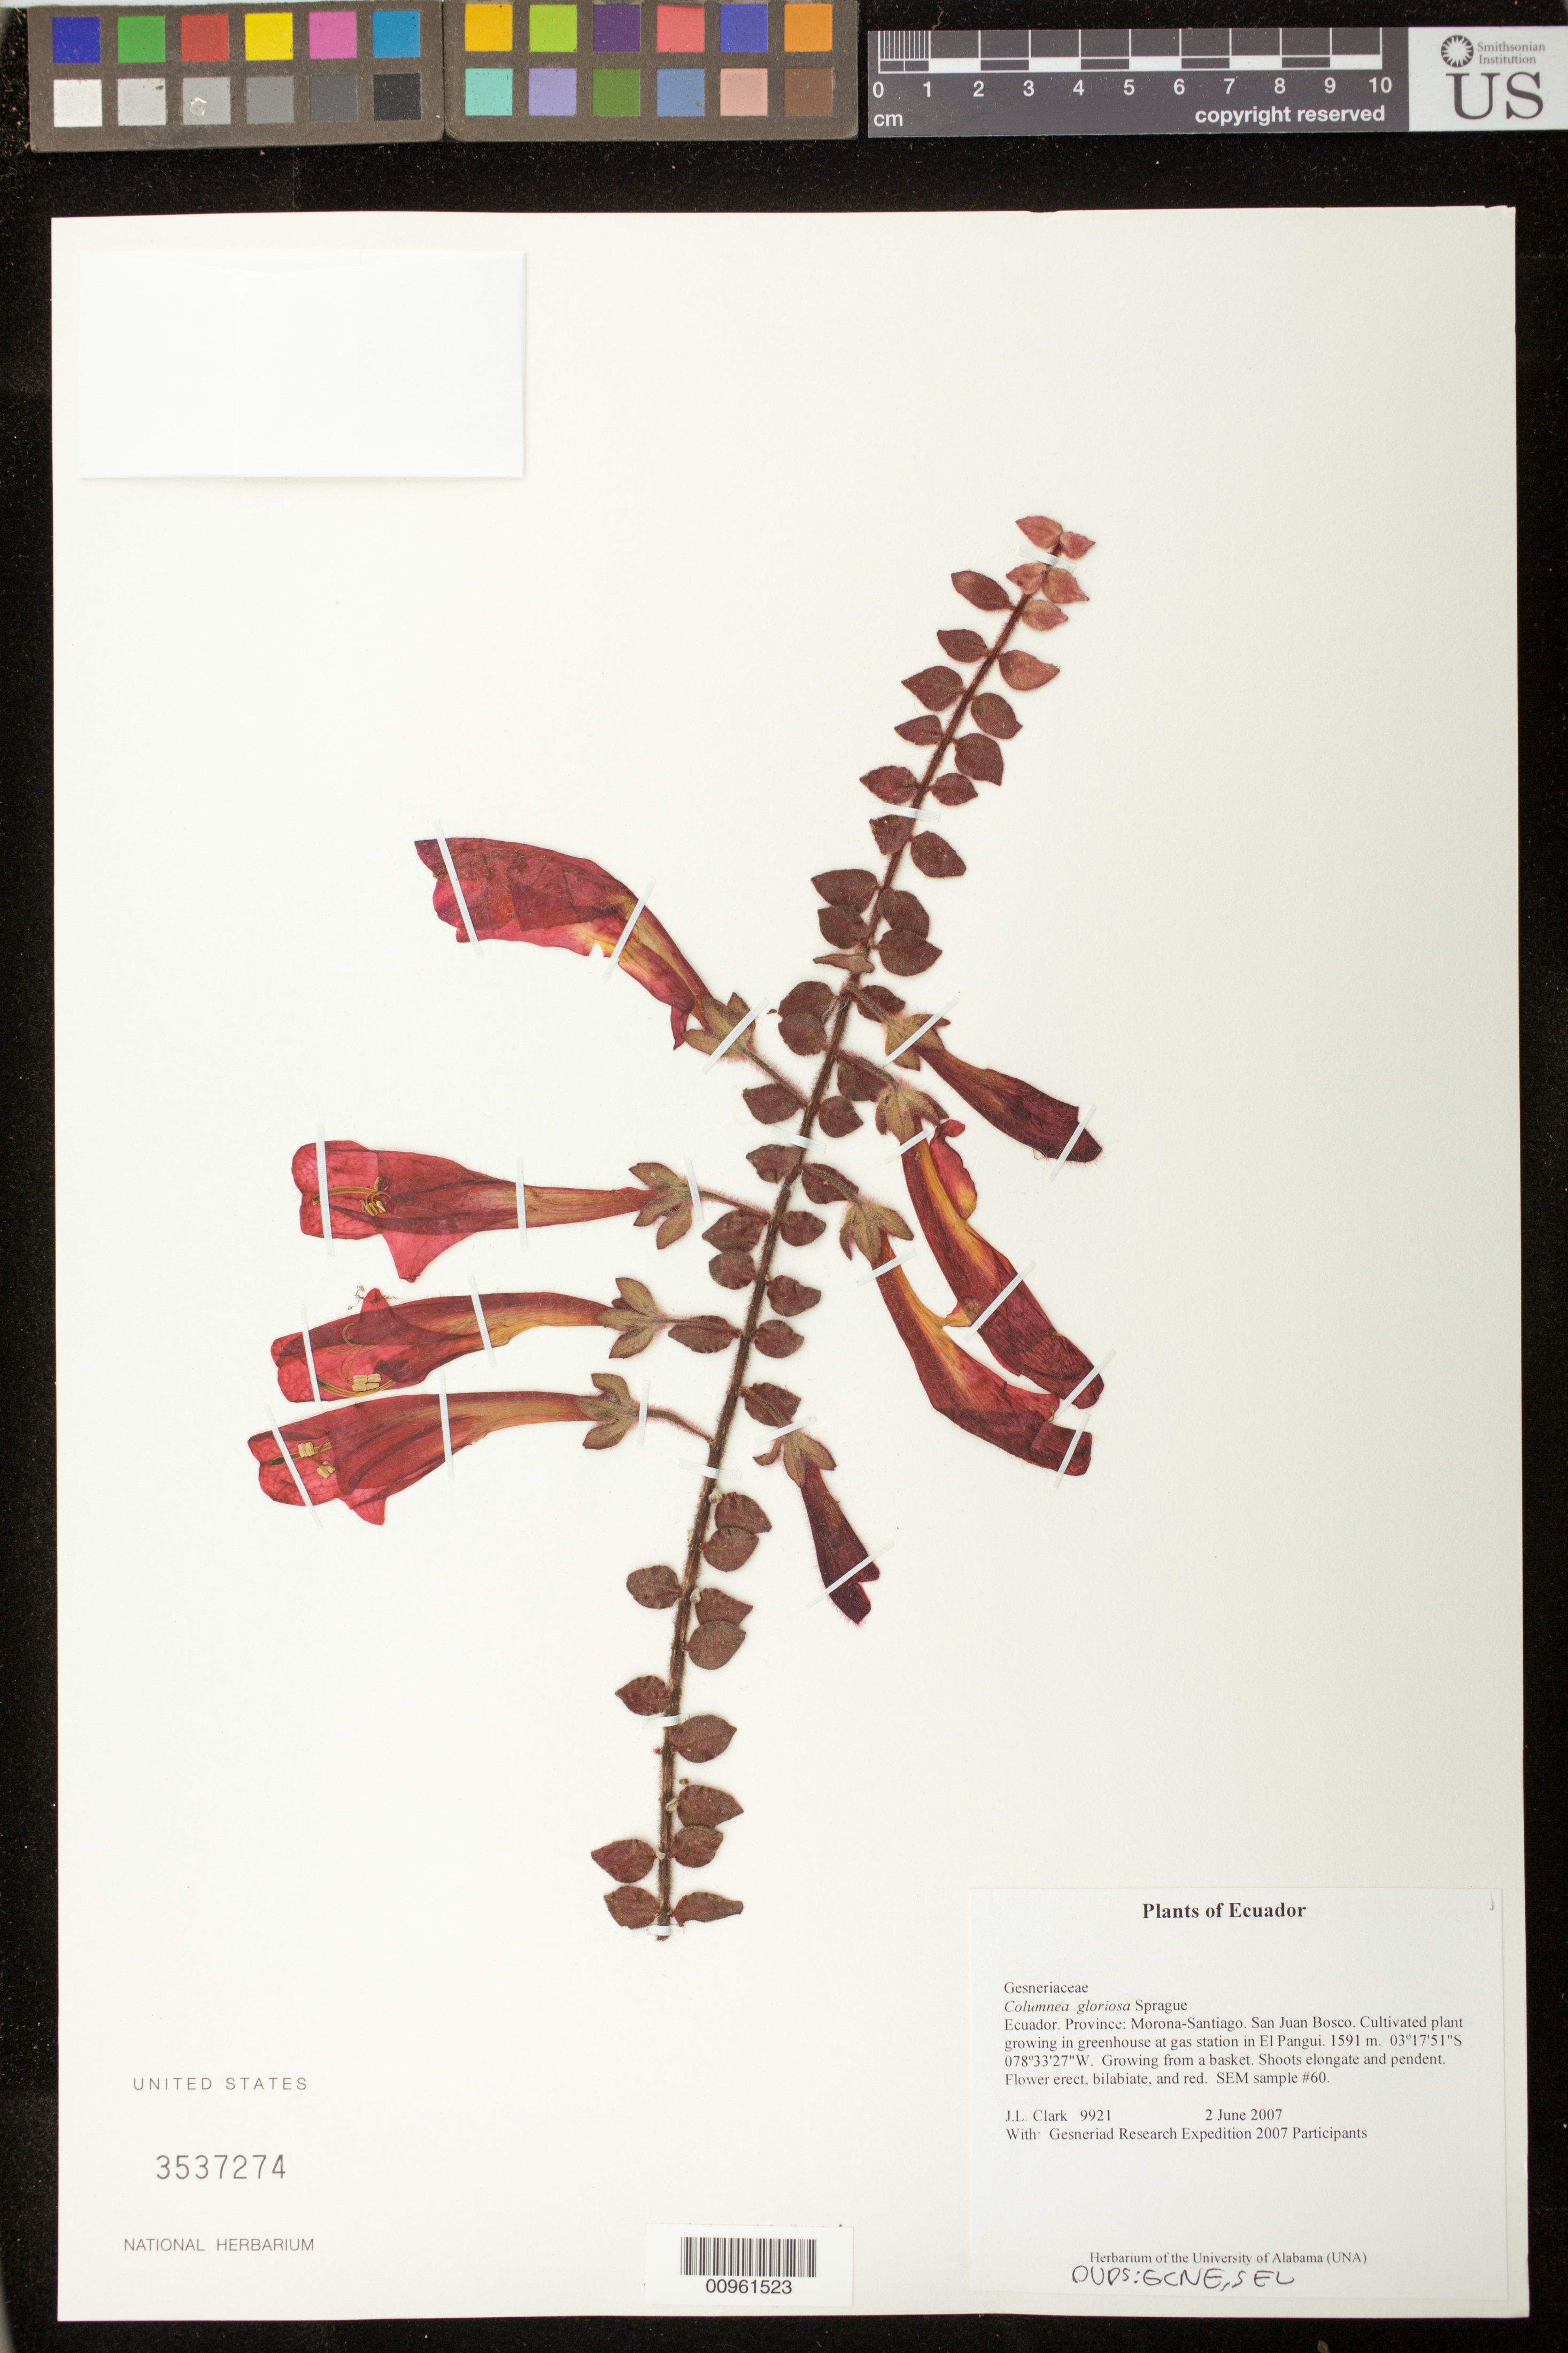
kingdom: Plantae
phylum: Tracheophyta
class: Magnoliopsida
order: Lamiales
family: Gesneriaceae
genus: Columnea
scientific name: Columnea gloriosa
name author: Sprague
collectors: J. L. Clark & Gesneriad Research Expedition 2007 Participants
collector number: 9921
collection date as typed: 02 Jun 2007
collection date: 2007-06-02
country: Ecuador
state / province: Morona-Santiago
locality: San Juan Bosco. Cultivated plant growing in greenhouse at gas station in El Pangui.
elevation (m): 1591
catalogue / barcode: US 3537274